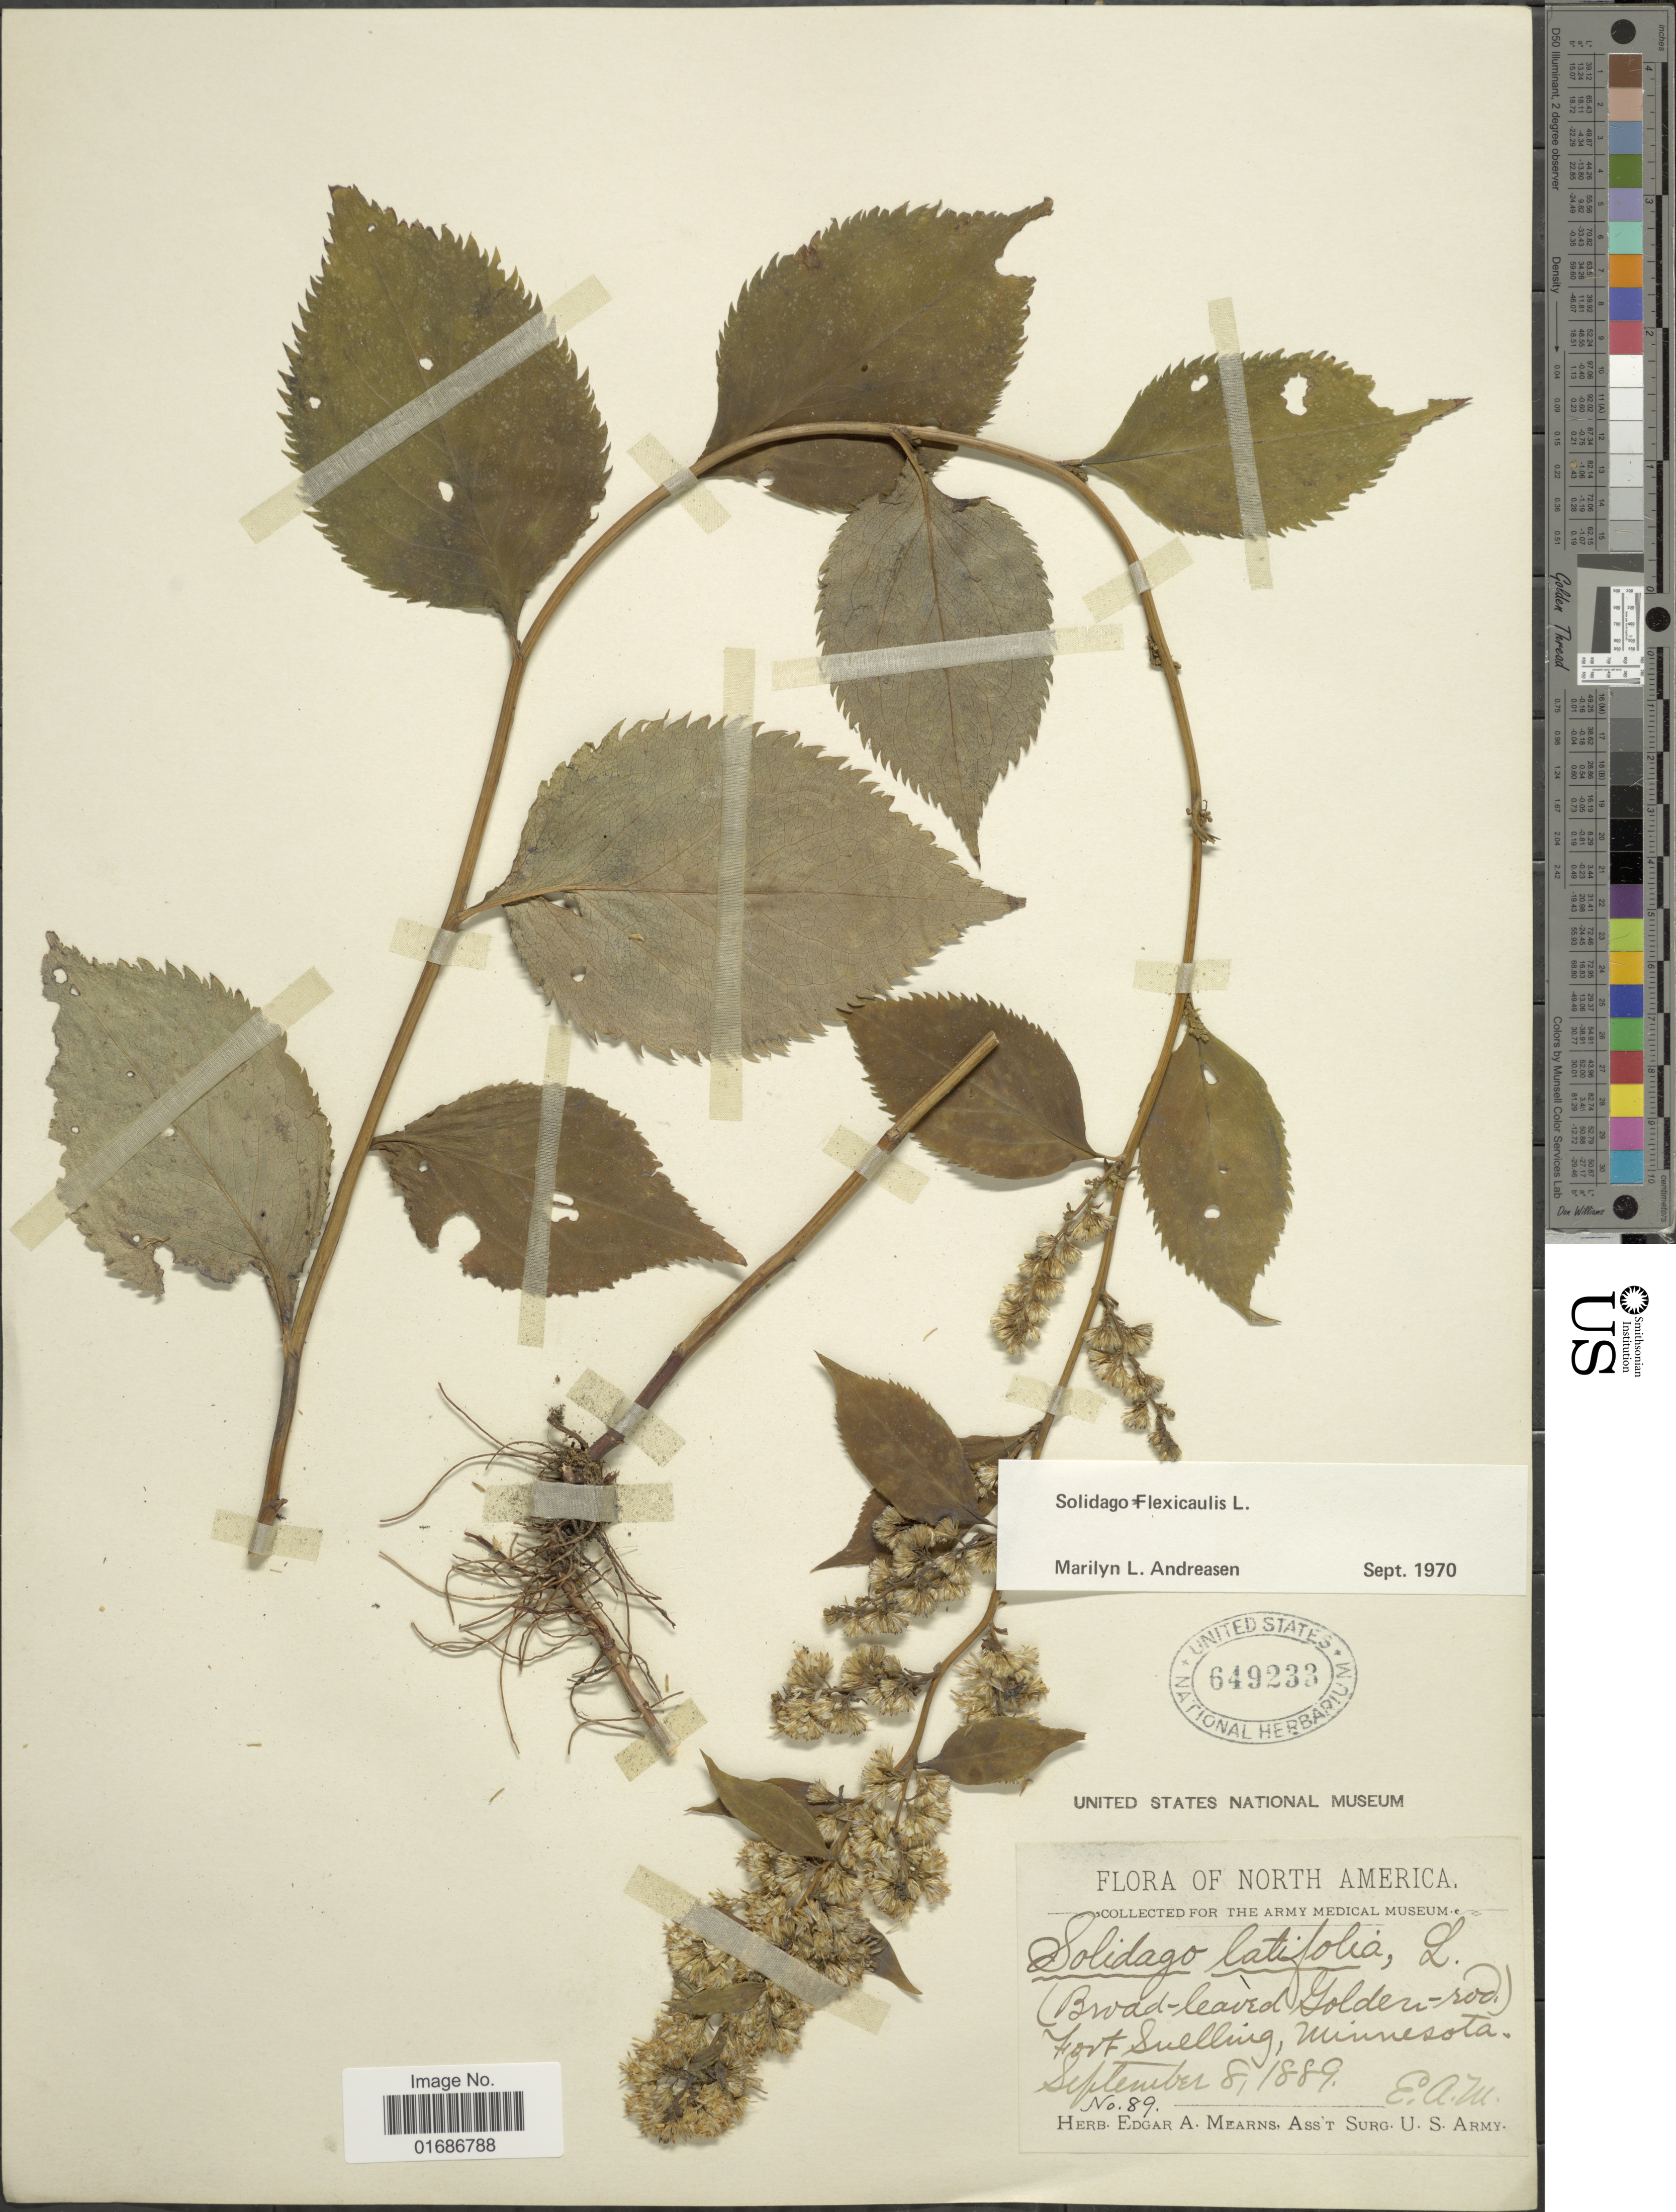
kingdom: Plantae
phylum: Tracheophyta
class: Magnoliopsida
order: Asterales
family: Asteraceae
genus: Solidago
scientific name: Solidago flexicaulis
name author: L.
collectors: E. A. Mearns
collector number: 89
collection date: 1889-09-08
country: United States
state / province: Minnesota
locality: Fort Snelling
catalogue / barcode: US 649233